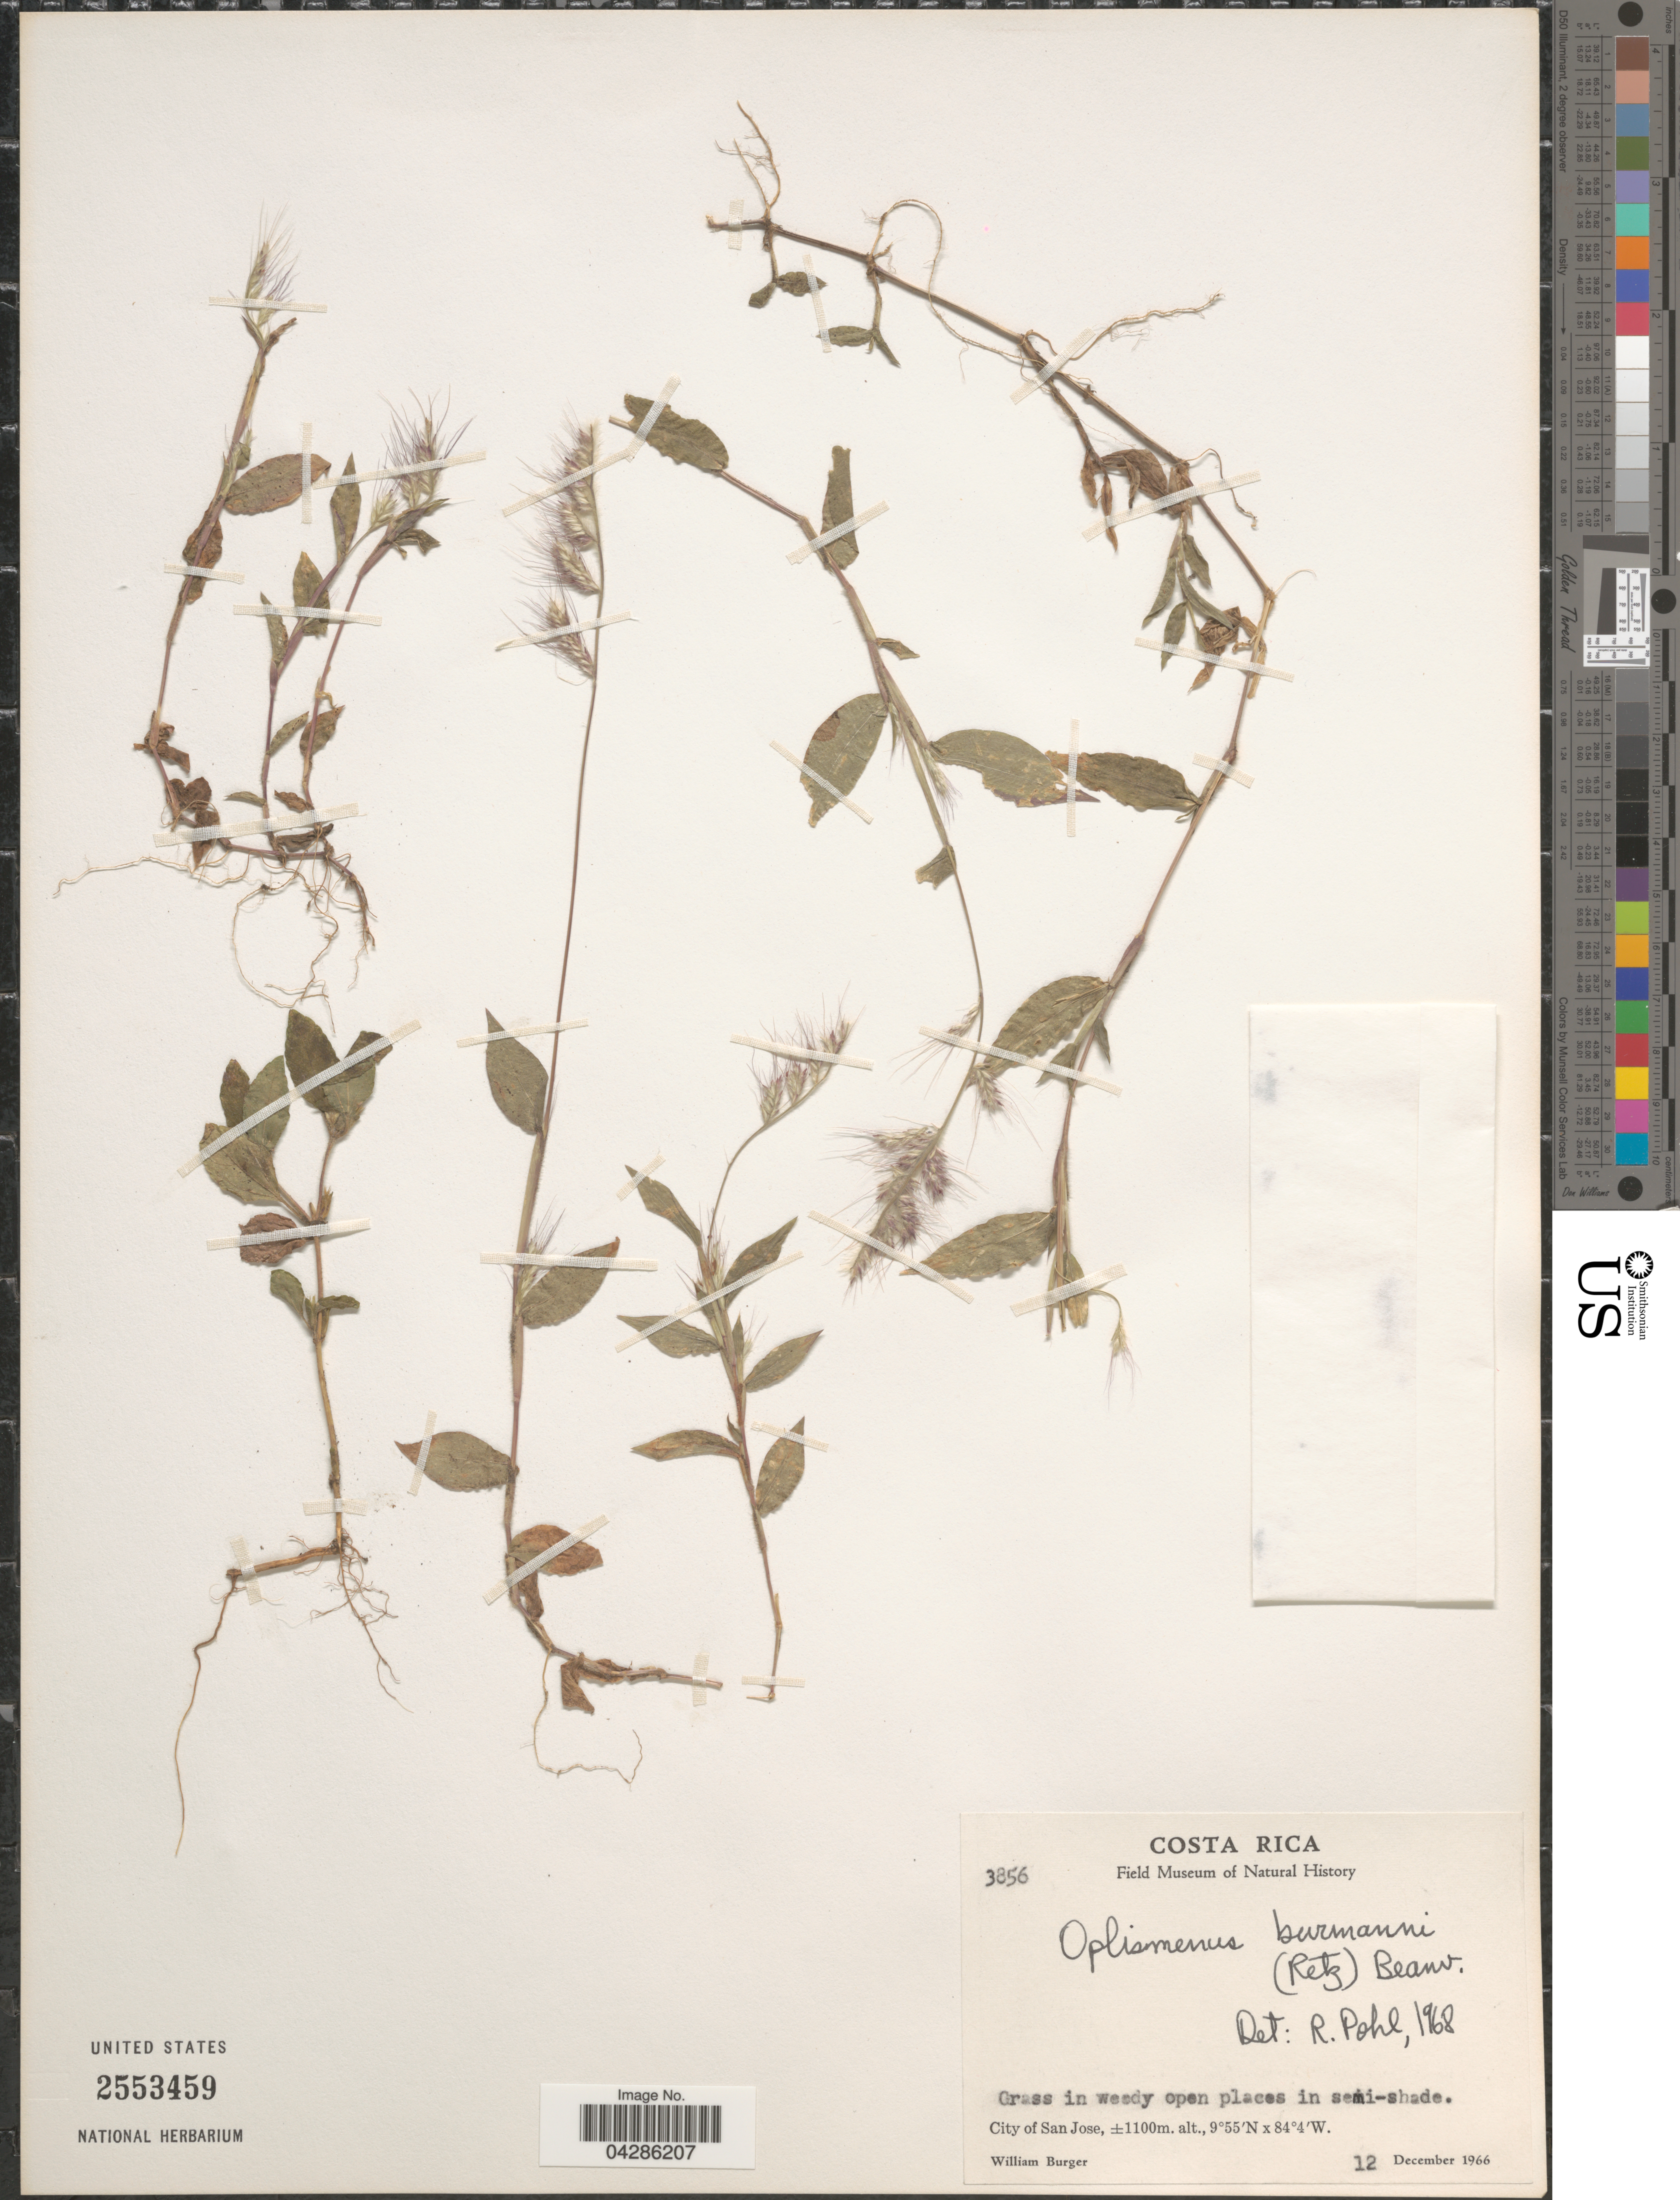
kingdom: Plantae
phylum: Tracheophyta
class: Liliopsida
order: Poales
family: Poaceae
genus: Oplismenus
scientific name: Oplismenus burmannii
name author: (Retz.) P. Beauv.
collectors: W. Burger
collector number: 3856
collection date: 1966-12-12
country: Costa Rica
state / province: San José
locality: Grass in weedy open places in semi-shade. City of San Jose.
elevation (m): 1100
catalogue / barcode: US 2553459